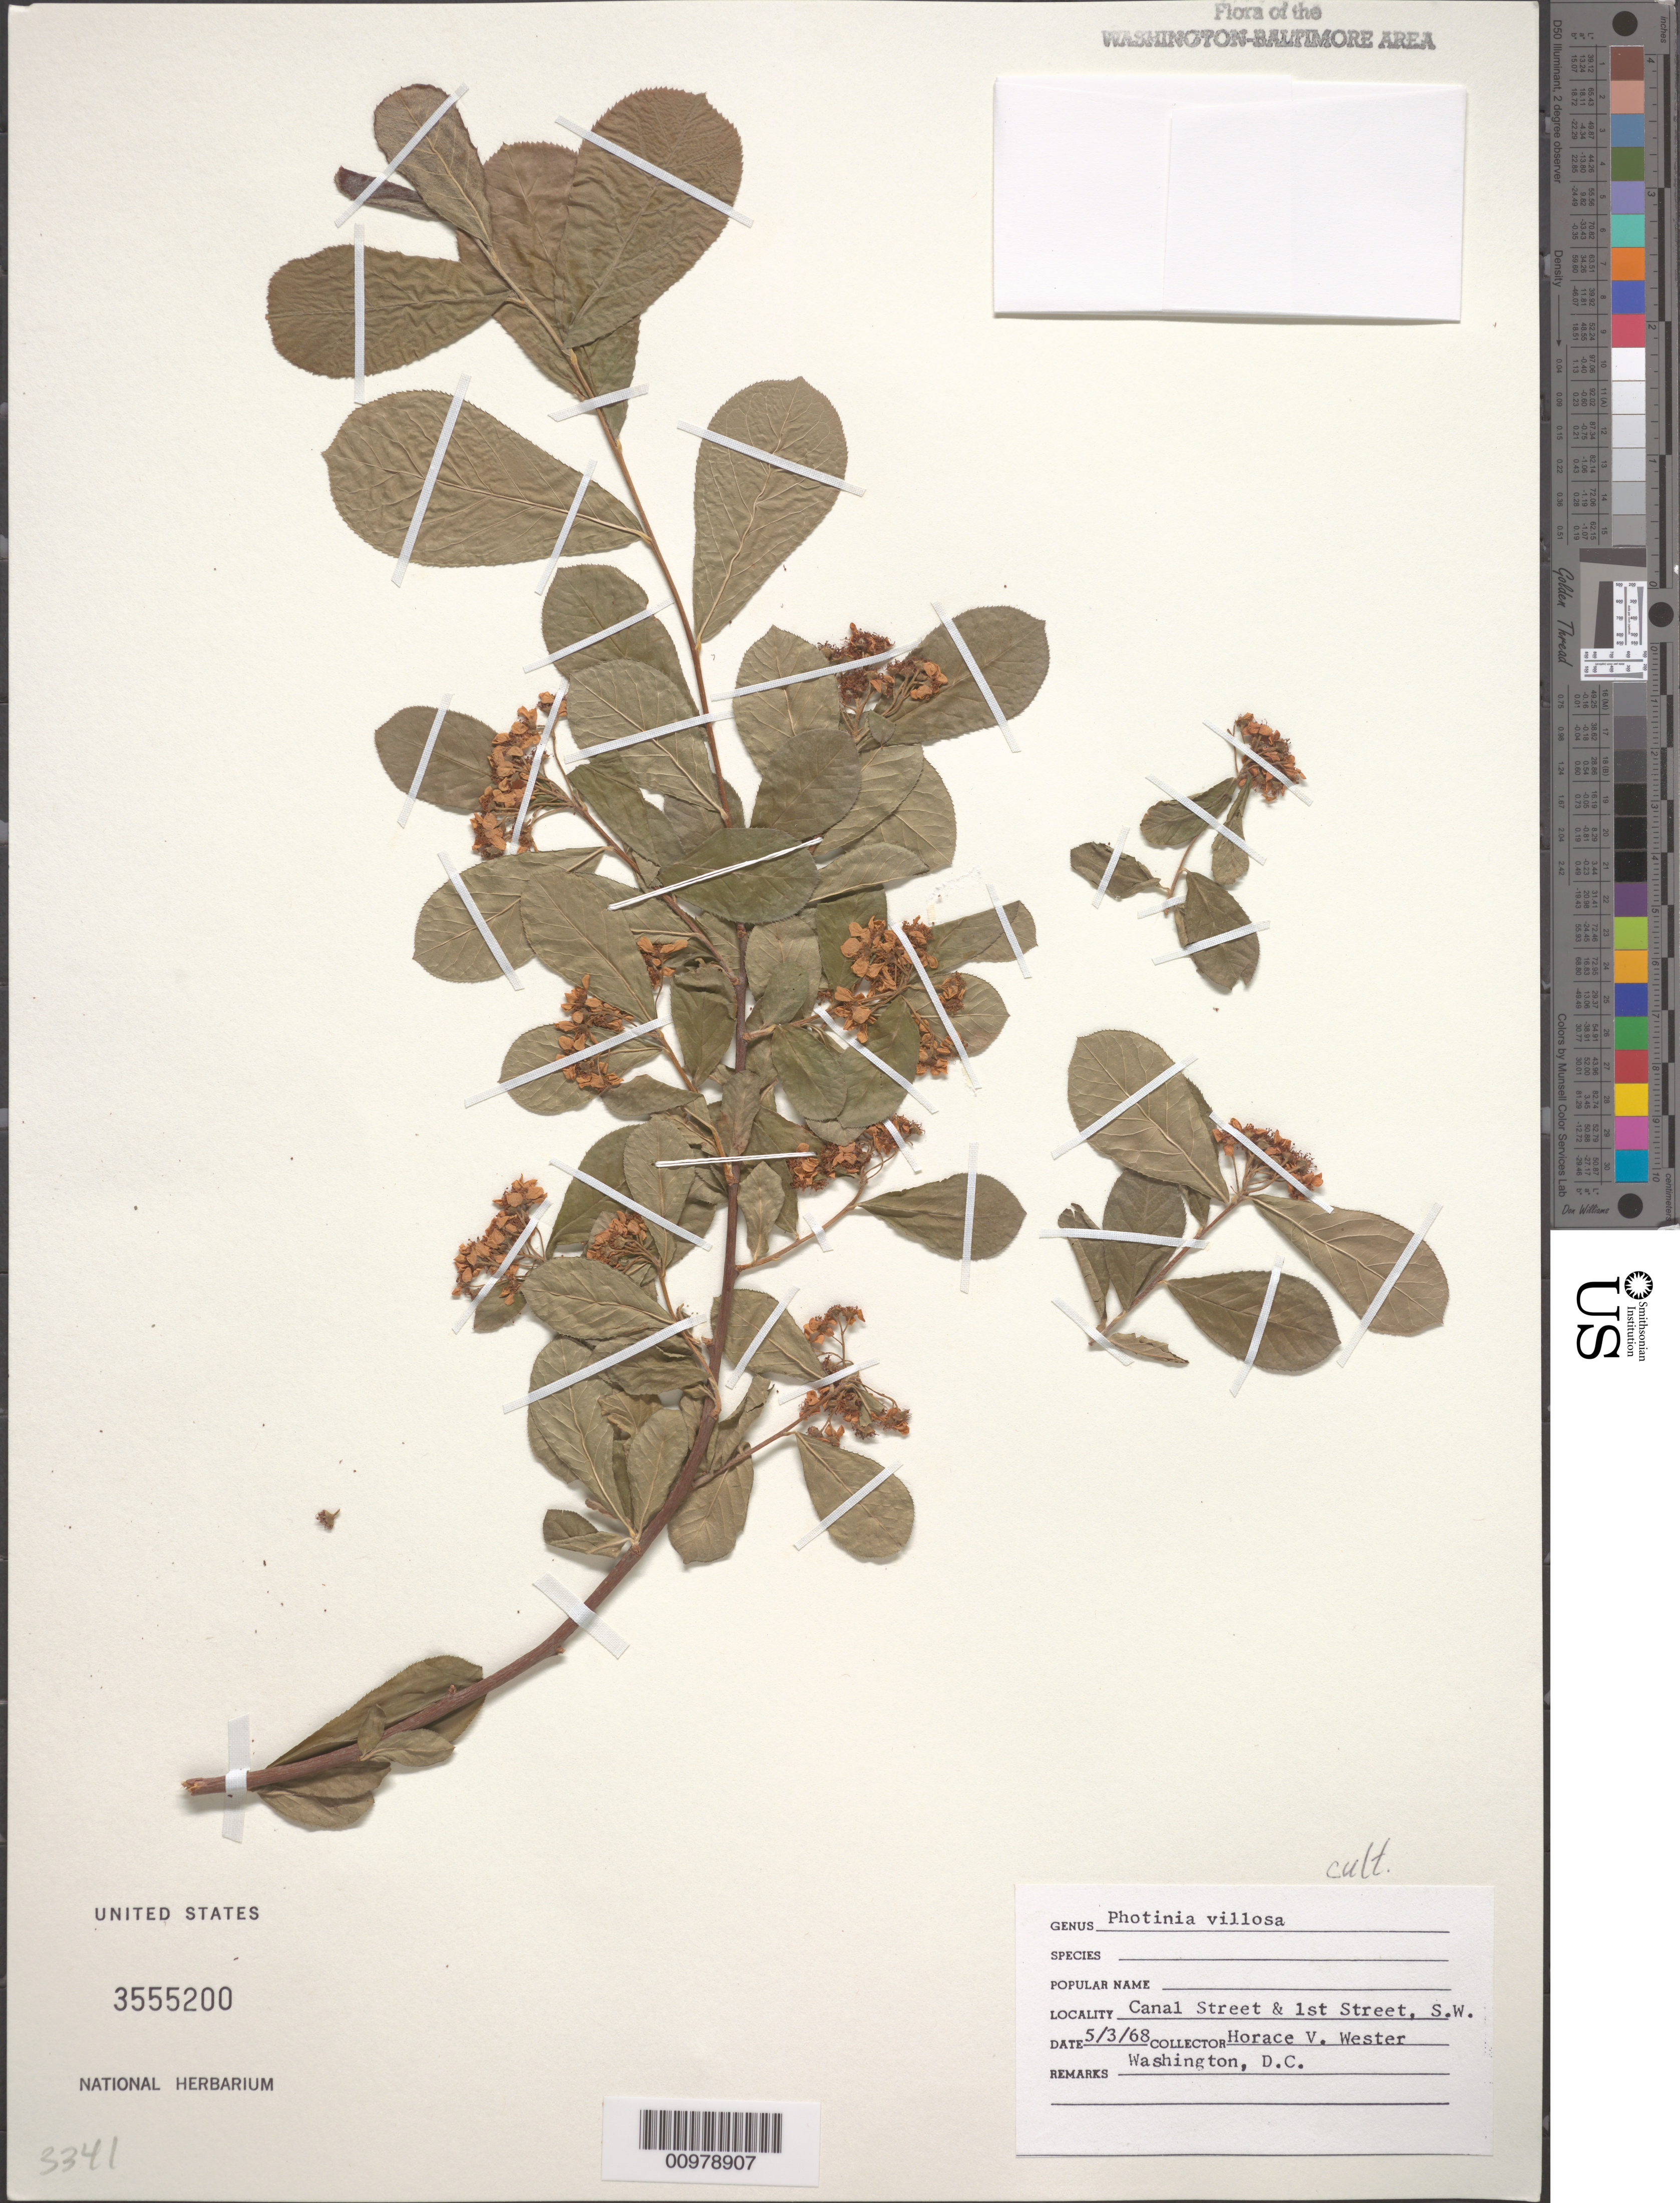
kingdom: Plantae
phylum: Tracheophyta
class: Magnoliopsida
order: Rosales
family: Rosaceae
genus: Photinia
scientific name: Photinia villosa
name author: (DC.) Thunb.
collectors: H. Wester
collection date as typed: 5/3/68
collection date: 1968-05-03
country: United States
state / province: District of Columbia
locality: Canal Street & 1st Street SW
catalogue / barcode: US 3555200